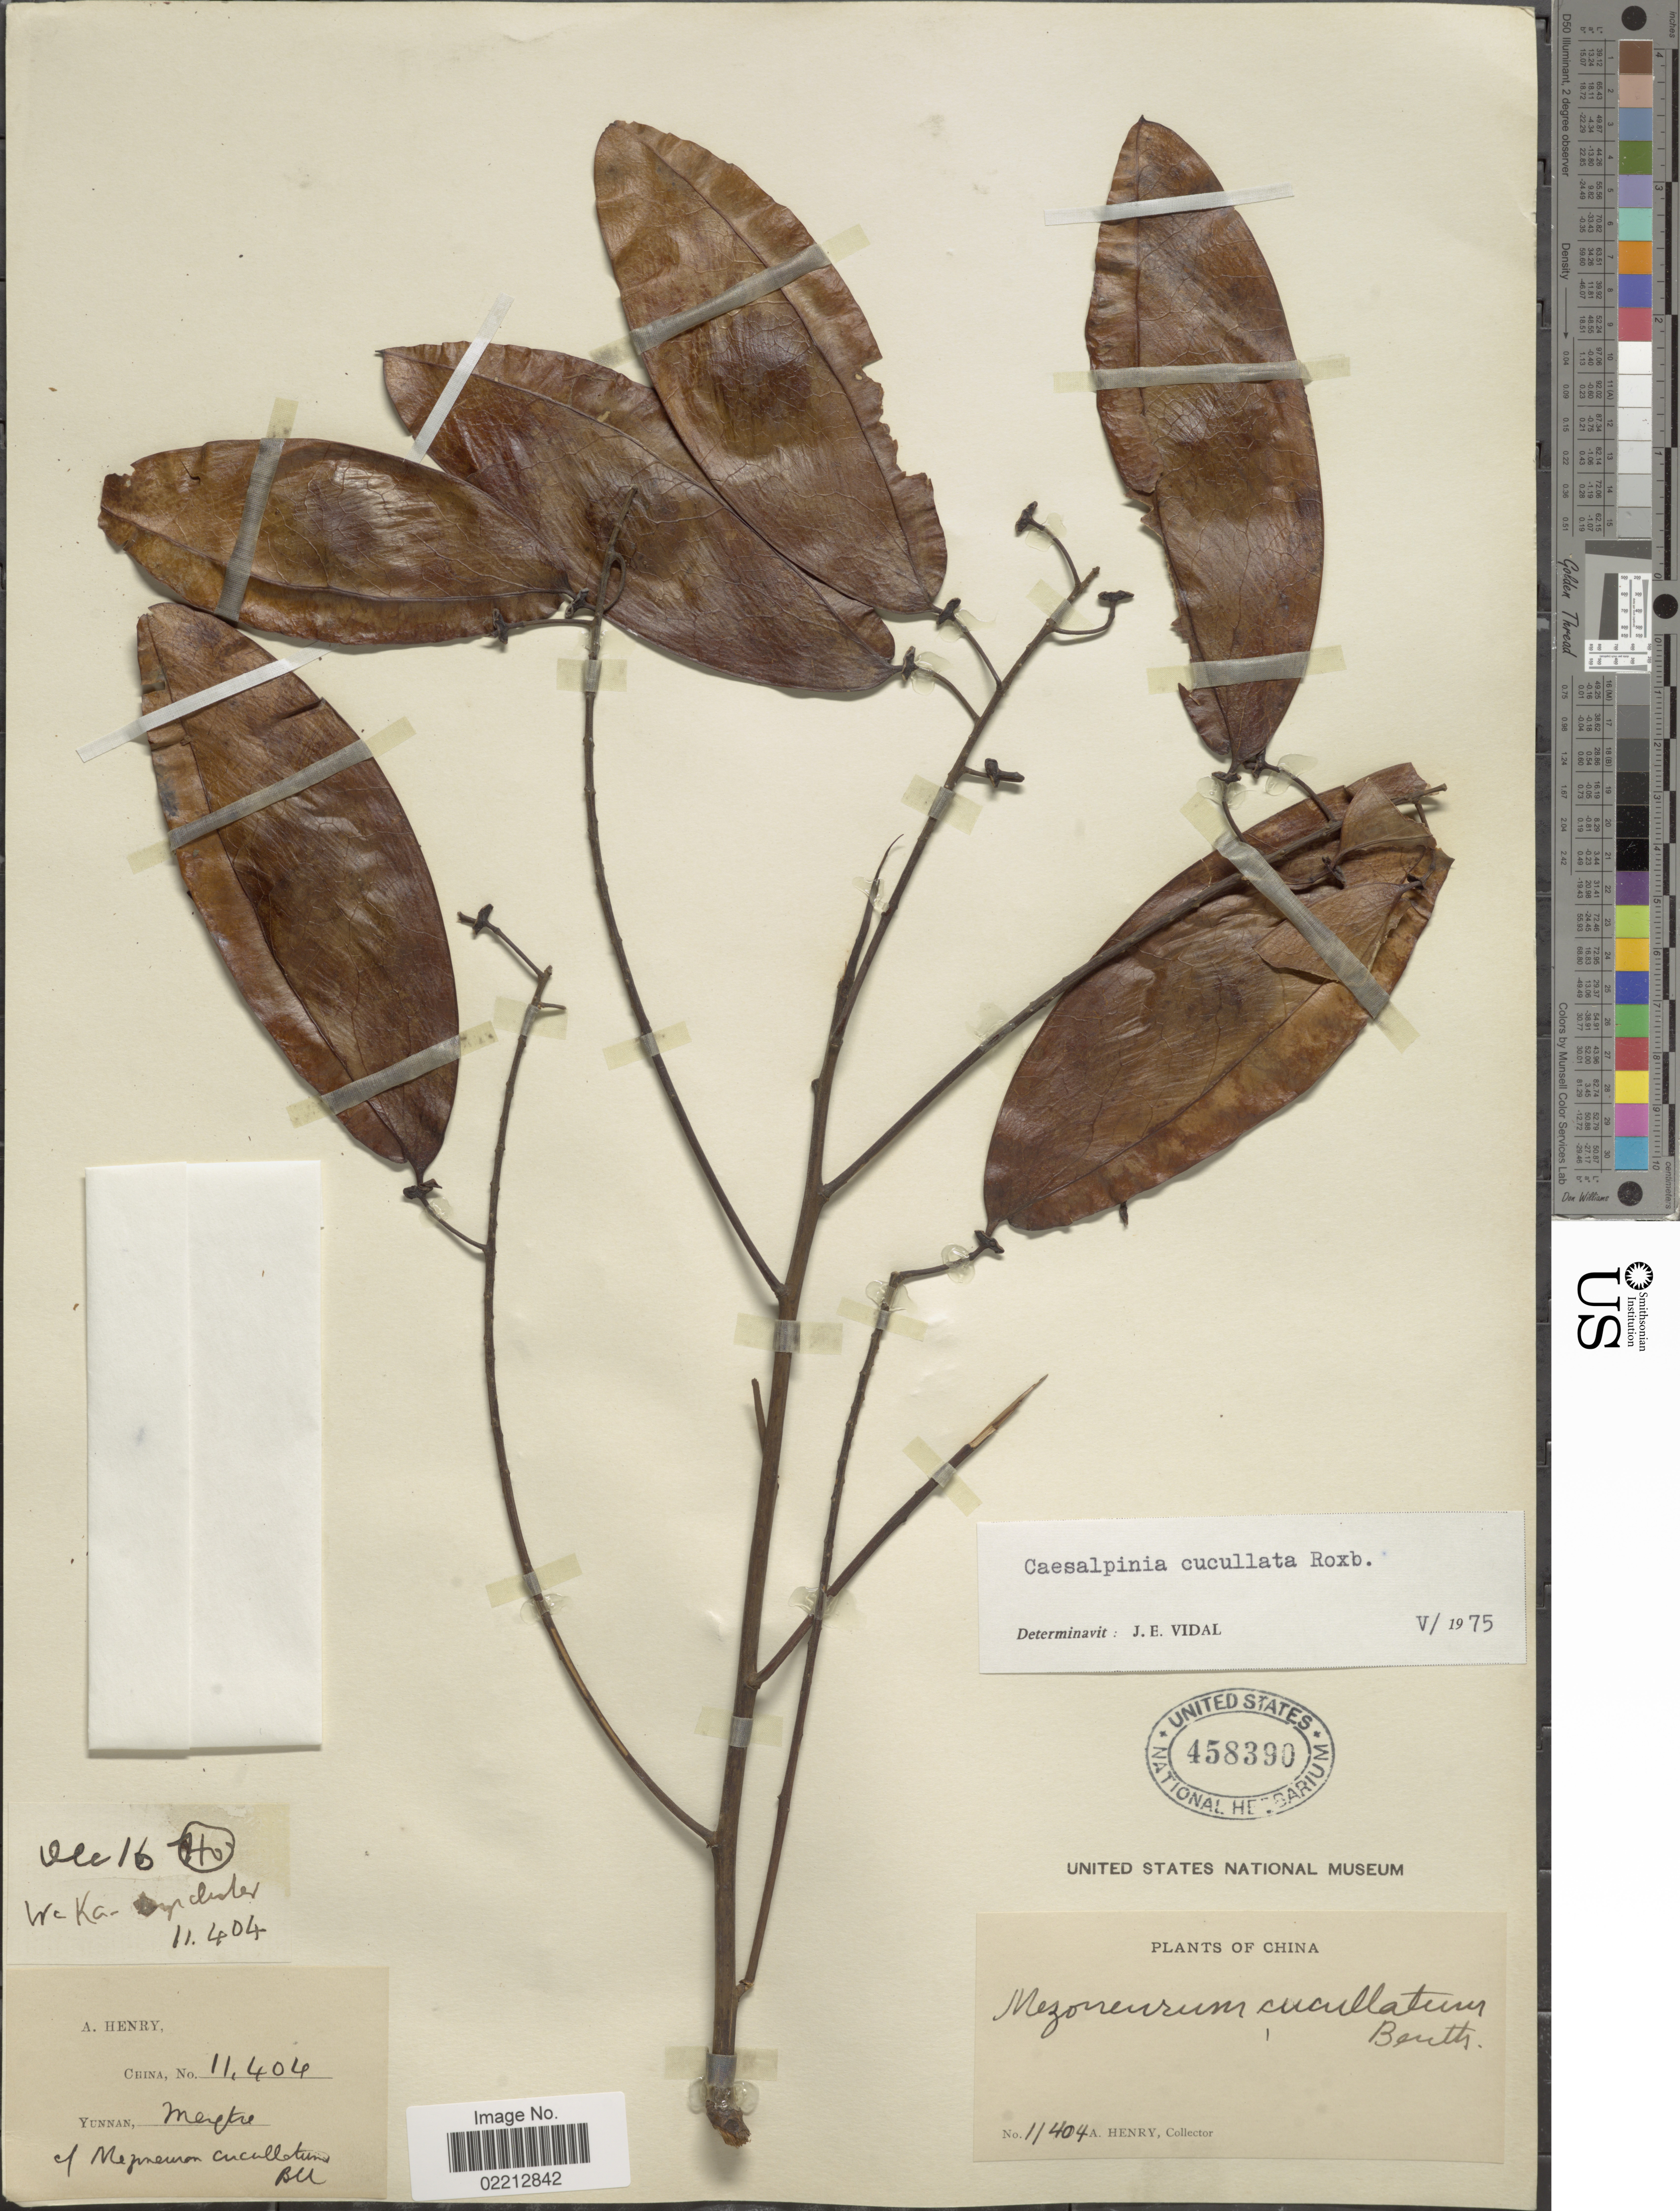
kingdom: Plantae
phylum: Tracheophyta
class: Magnoliopsida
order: Fabales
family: Fabaceae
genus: Mezoneuron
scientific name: Mezoneuron cucullatum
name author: (Roxb.) Wight & Arn.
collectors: A. Henry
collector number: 11404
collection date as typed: Dec 16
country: China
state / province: Yunnan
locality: Mengtze. Wa Ka. Ho.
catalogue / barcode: US 458390